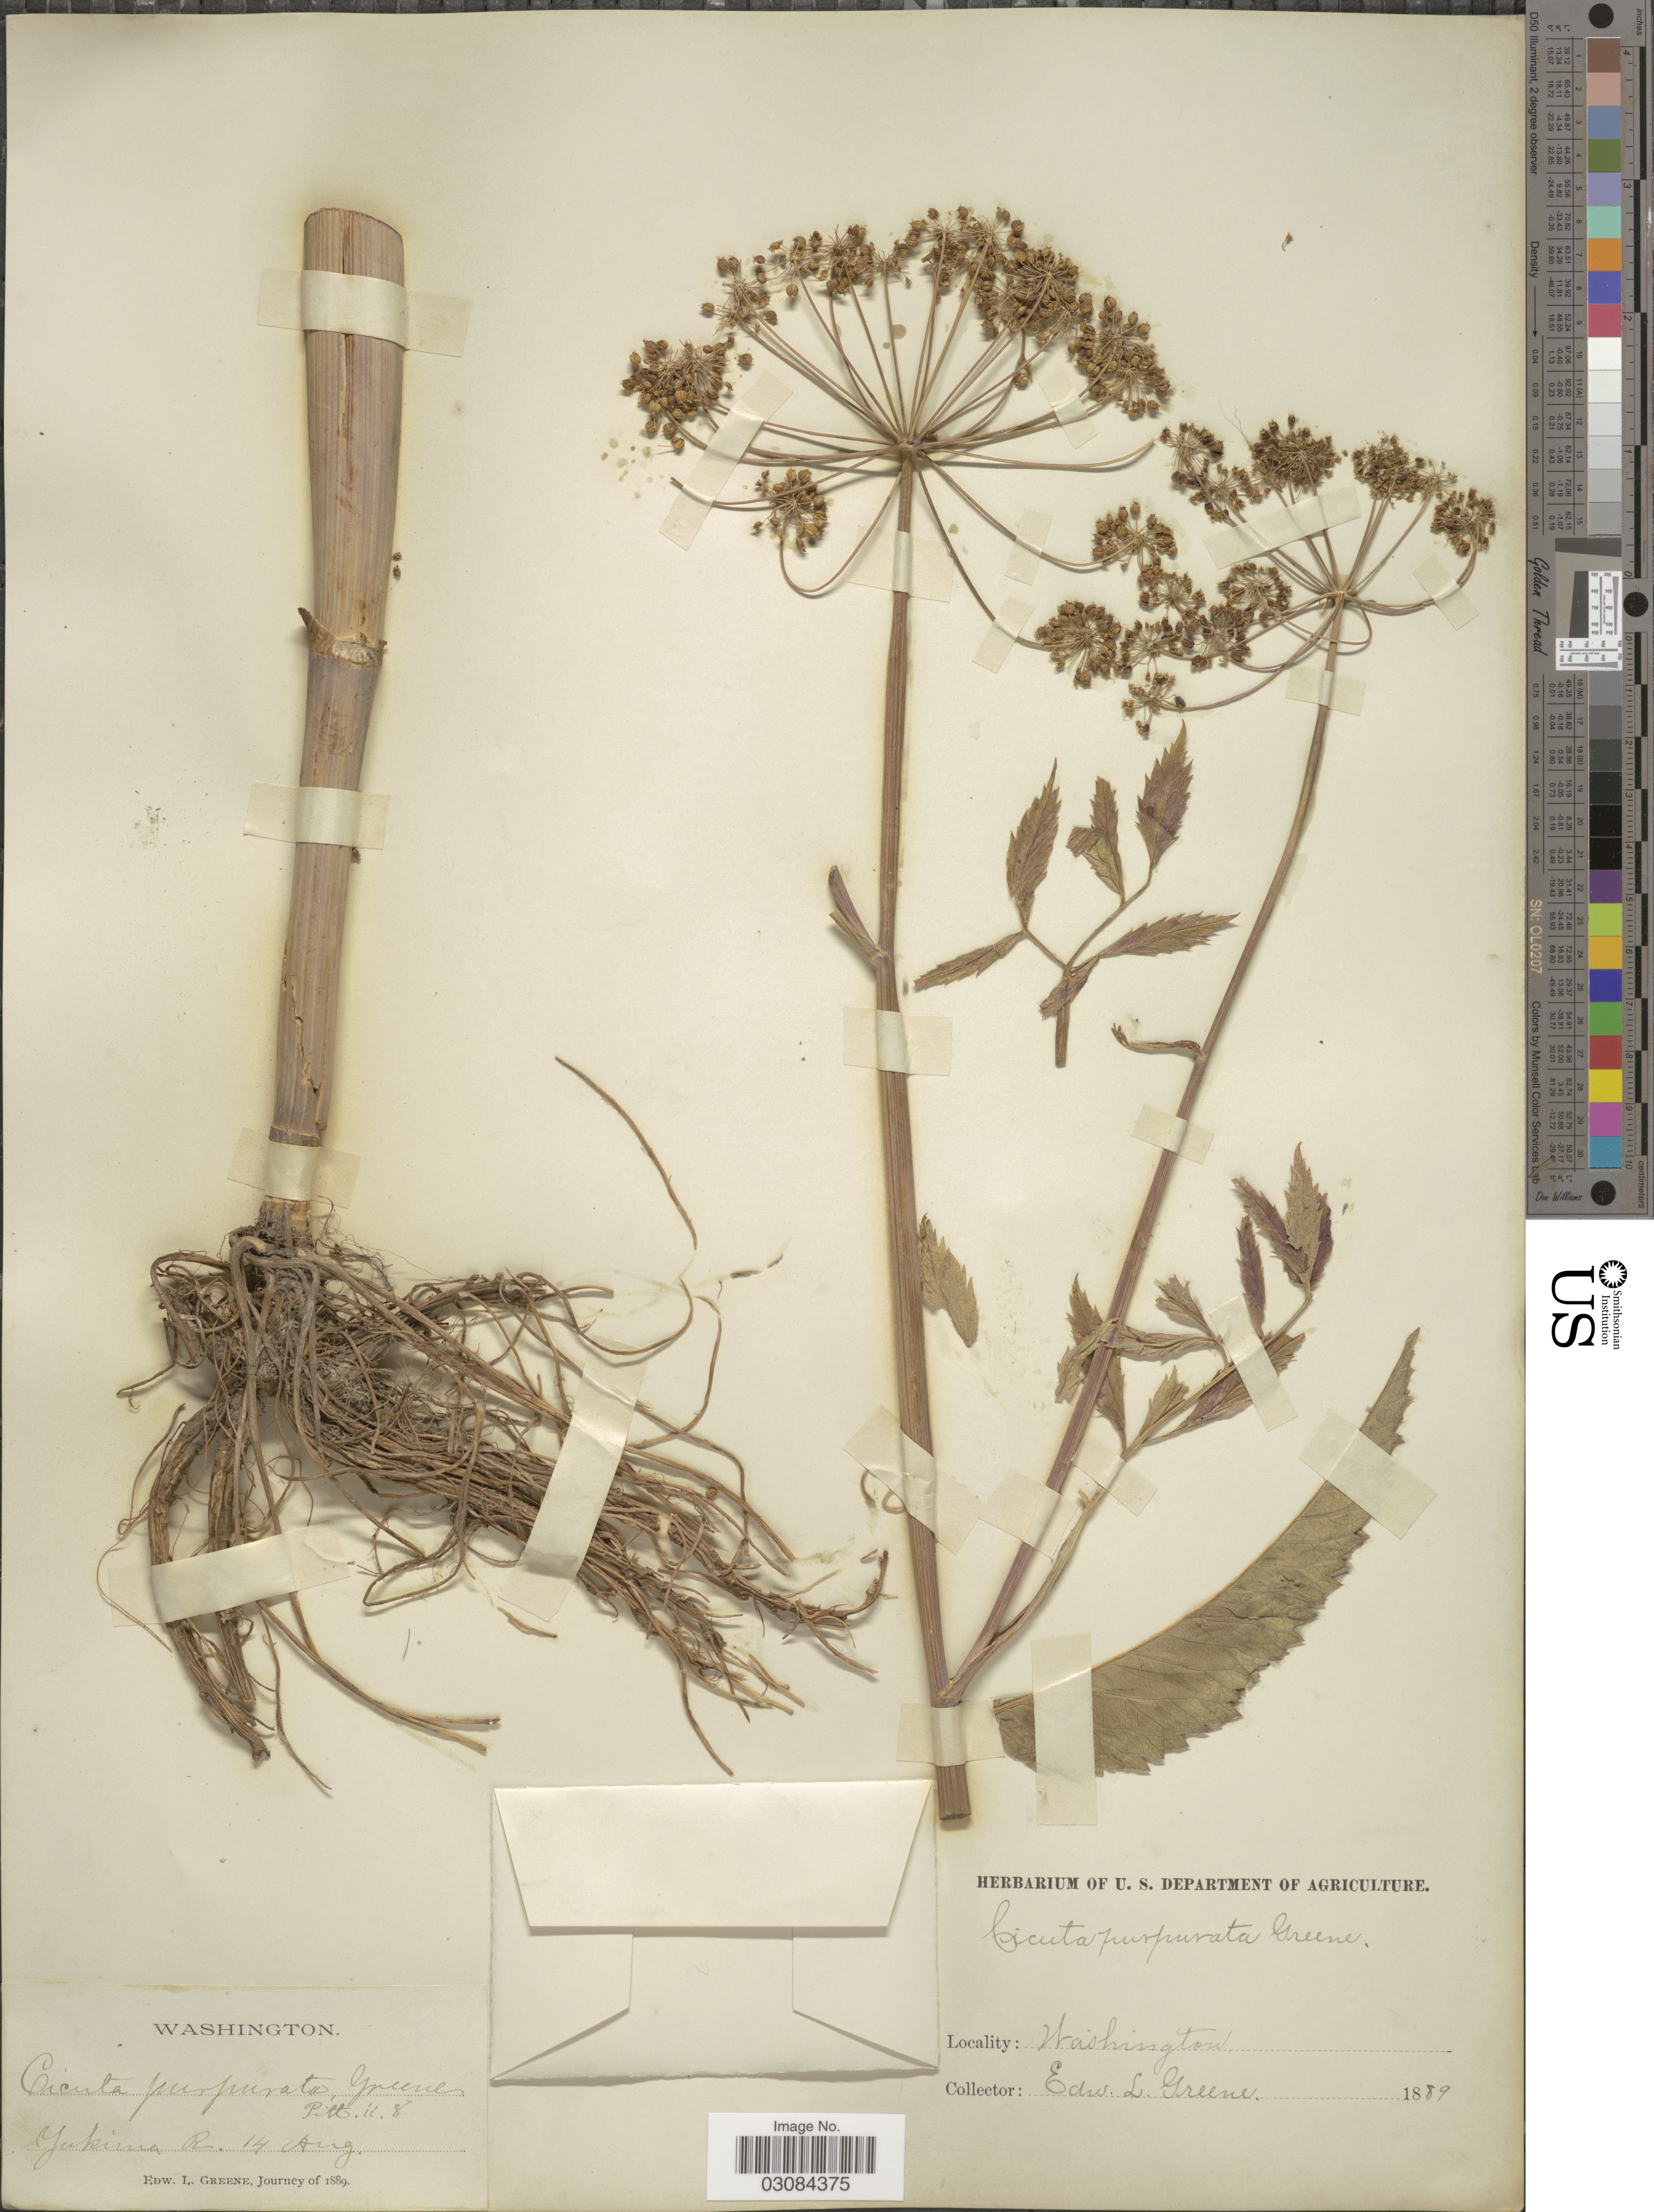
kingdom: Plantae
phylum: Tracheophyta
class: Magnoliopsida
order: Apiales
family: Apiaceae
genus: Cicuta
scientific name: Cicuta douglasii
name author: (DC.) J.M. Coult. & Rose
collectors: E. L. Greene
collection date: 1889-08-14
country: United States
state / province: Washington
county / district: Yakima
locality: Yakima R.